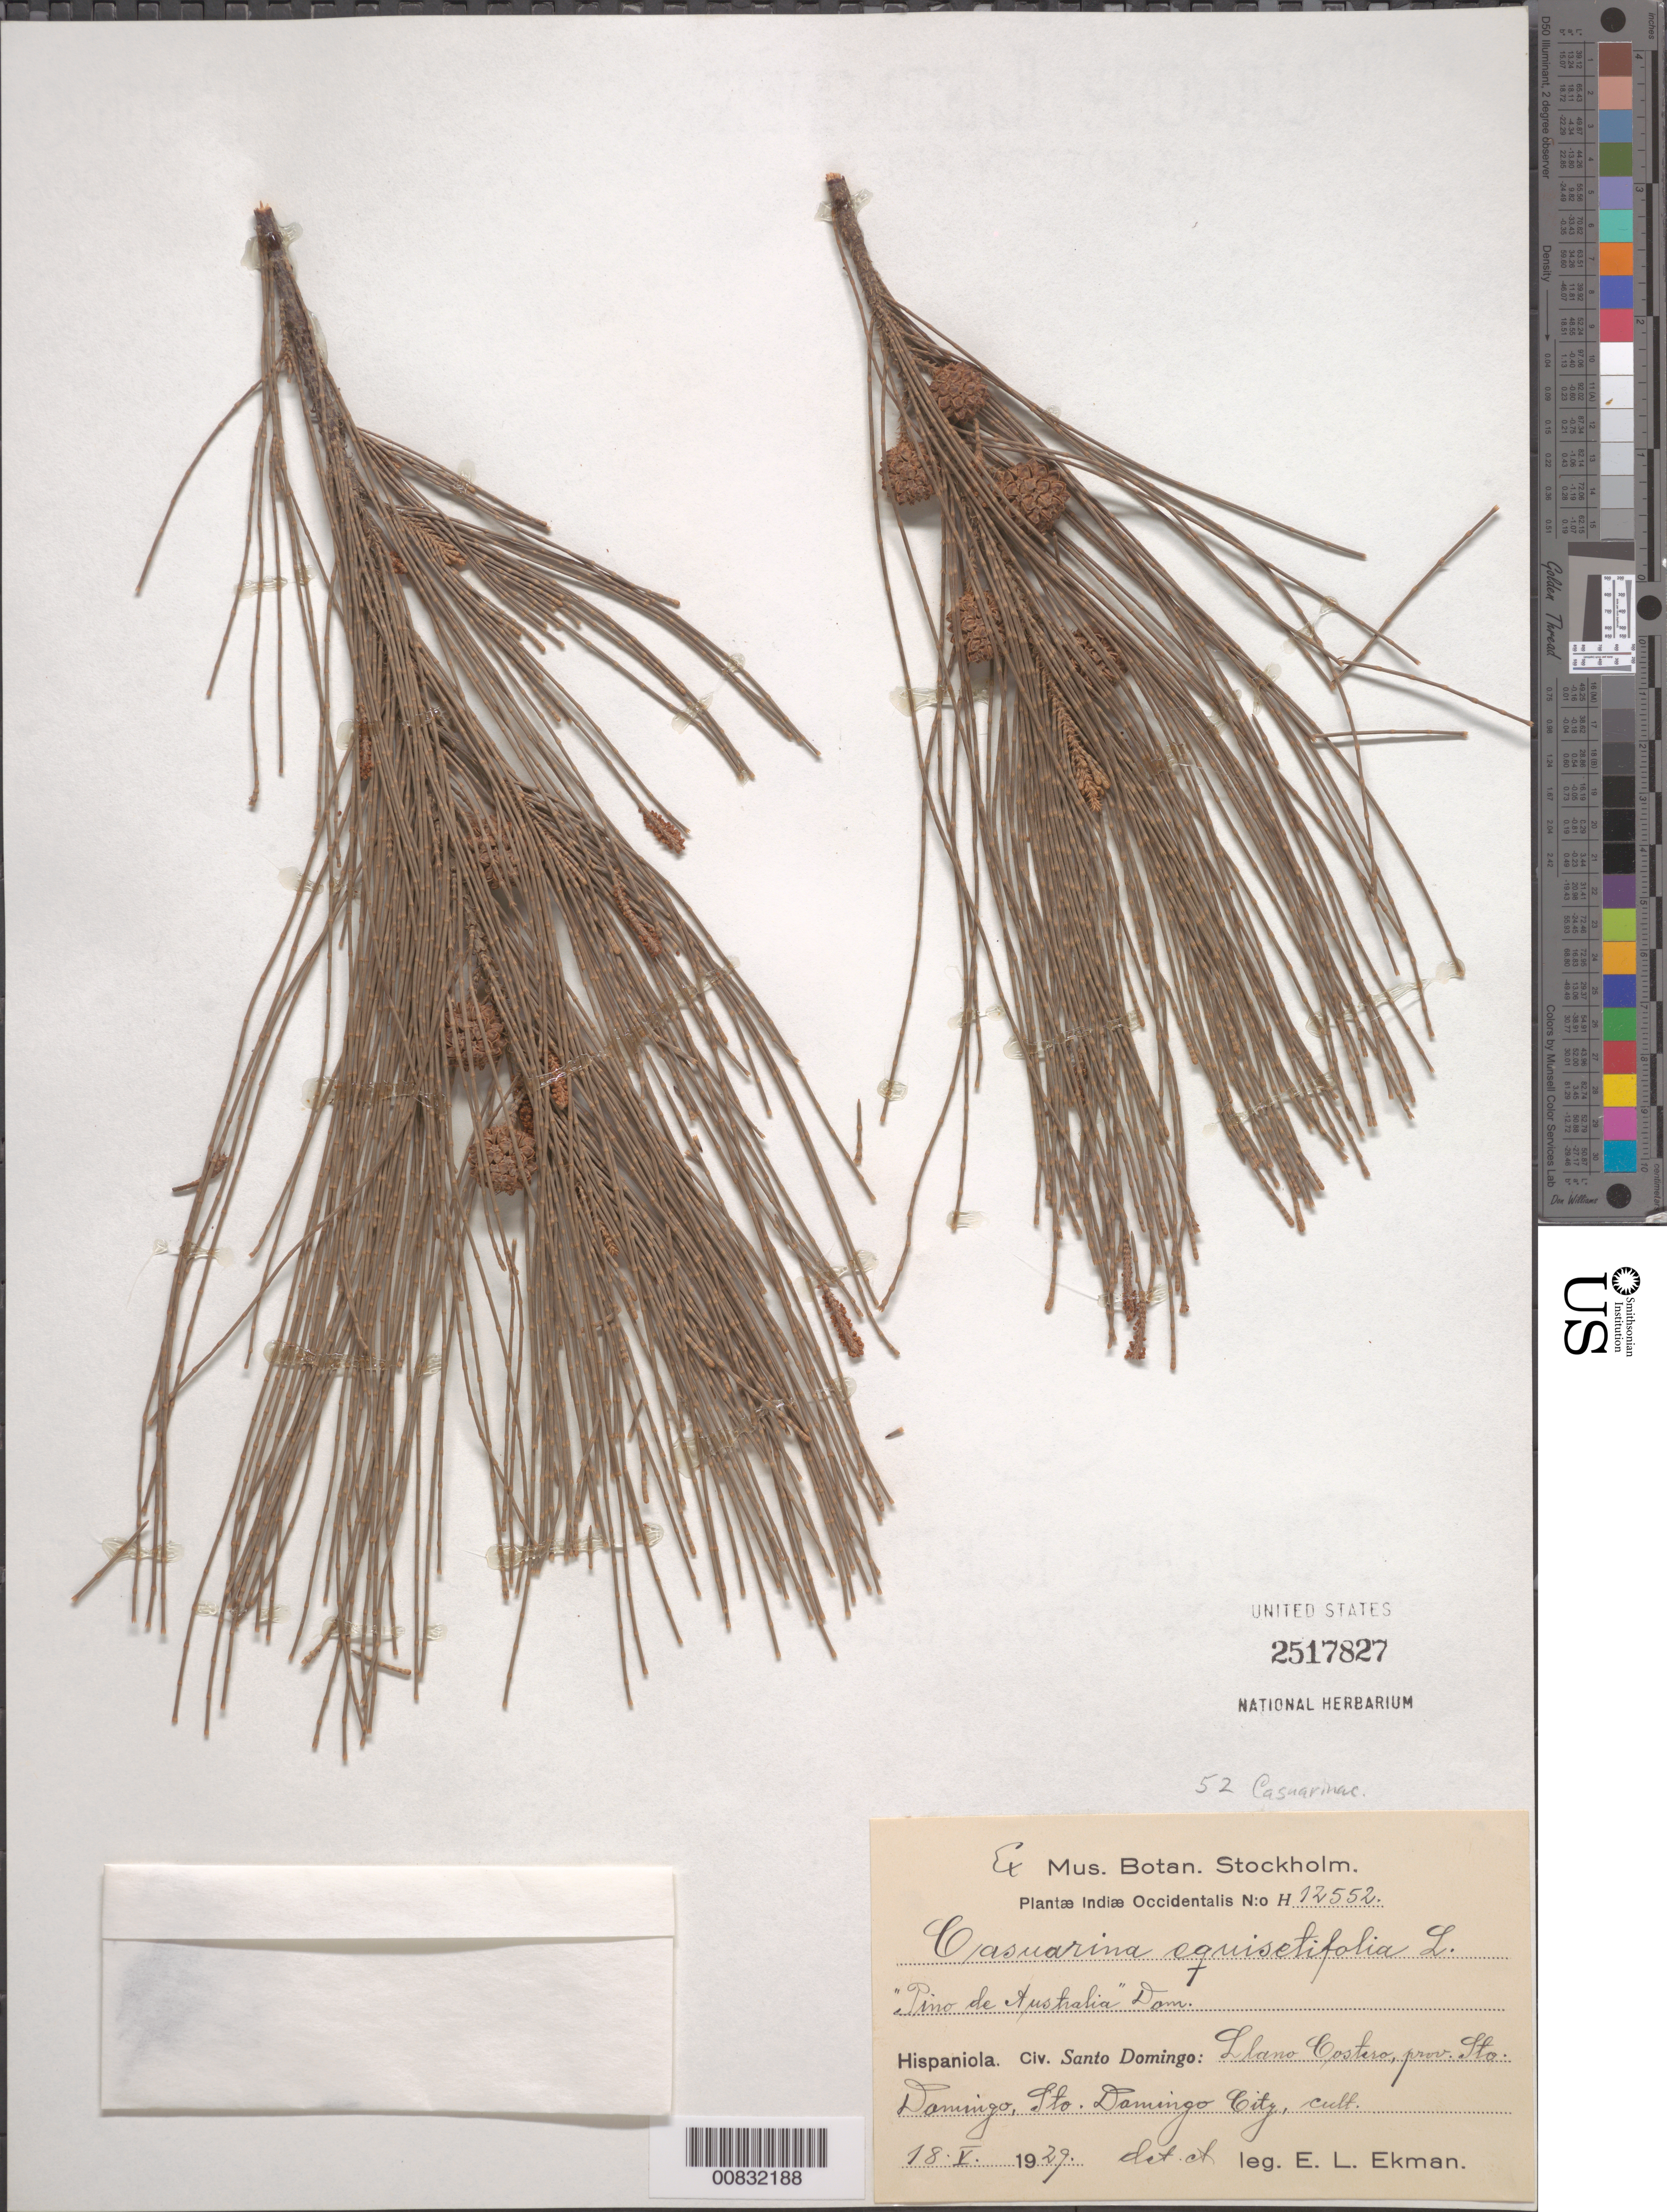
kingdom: Plantae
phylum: Tracheophyta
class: Magnoliopsida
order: Fagales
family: Casuarinaceae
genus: Casuarina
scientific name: Casuarina equisetifolia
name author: L.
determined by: Ekman, E. L.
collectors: E. L. Ekman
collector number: H 12552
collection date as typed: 18 May 1929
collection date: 1929-05-18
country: Dominican Republic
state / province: Distrito Nacional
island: Hispaniola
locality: Llano Costero, Prov. Sto. Domingo. Sto. Domingo city.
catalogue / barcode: US 2517827